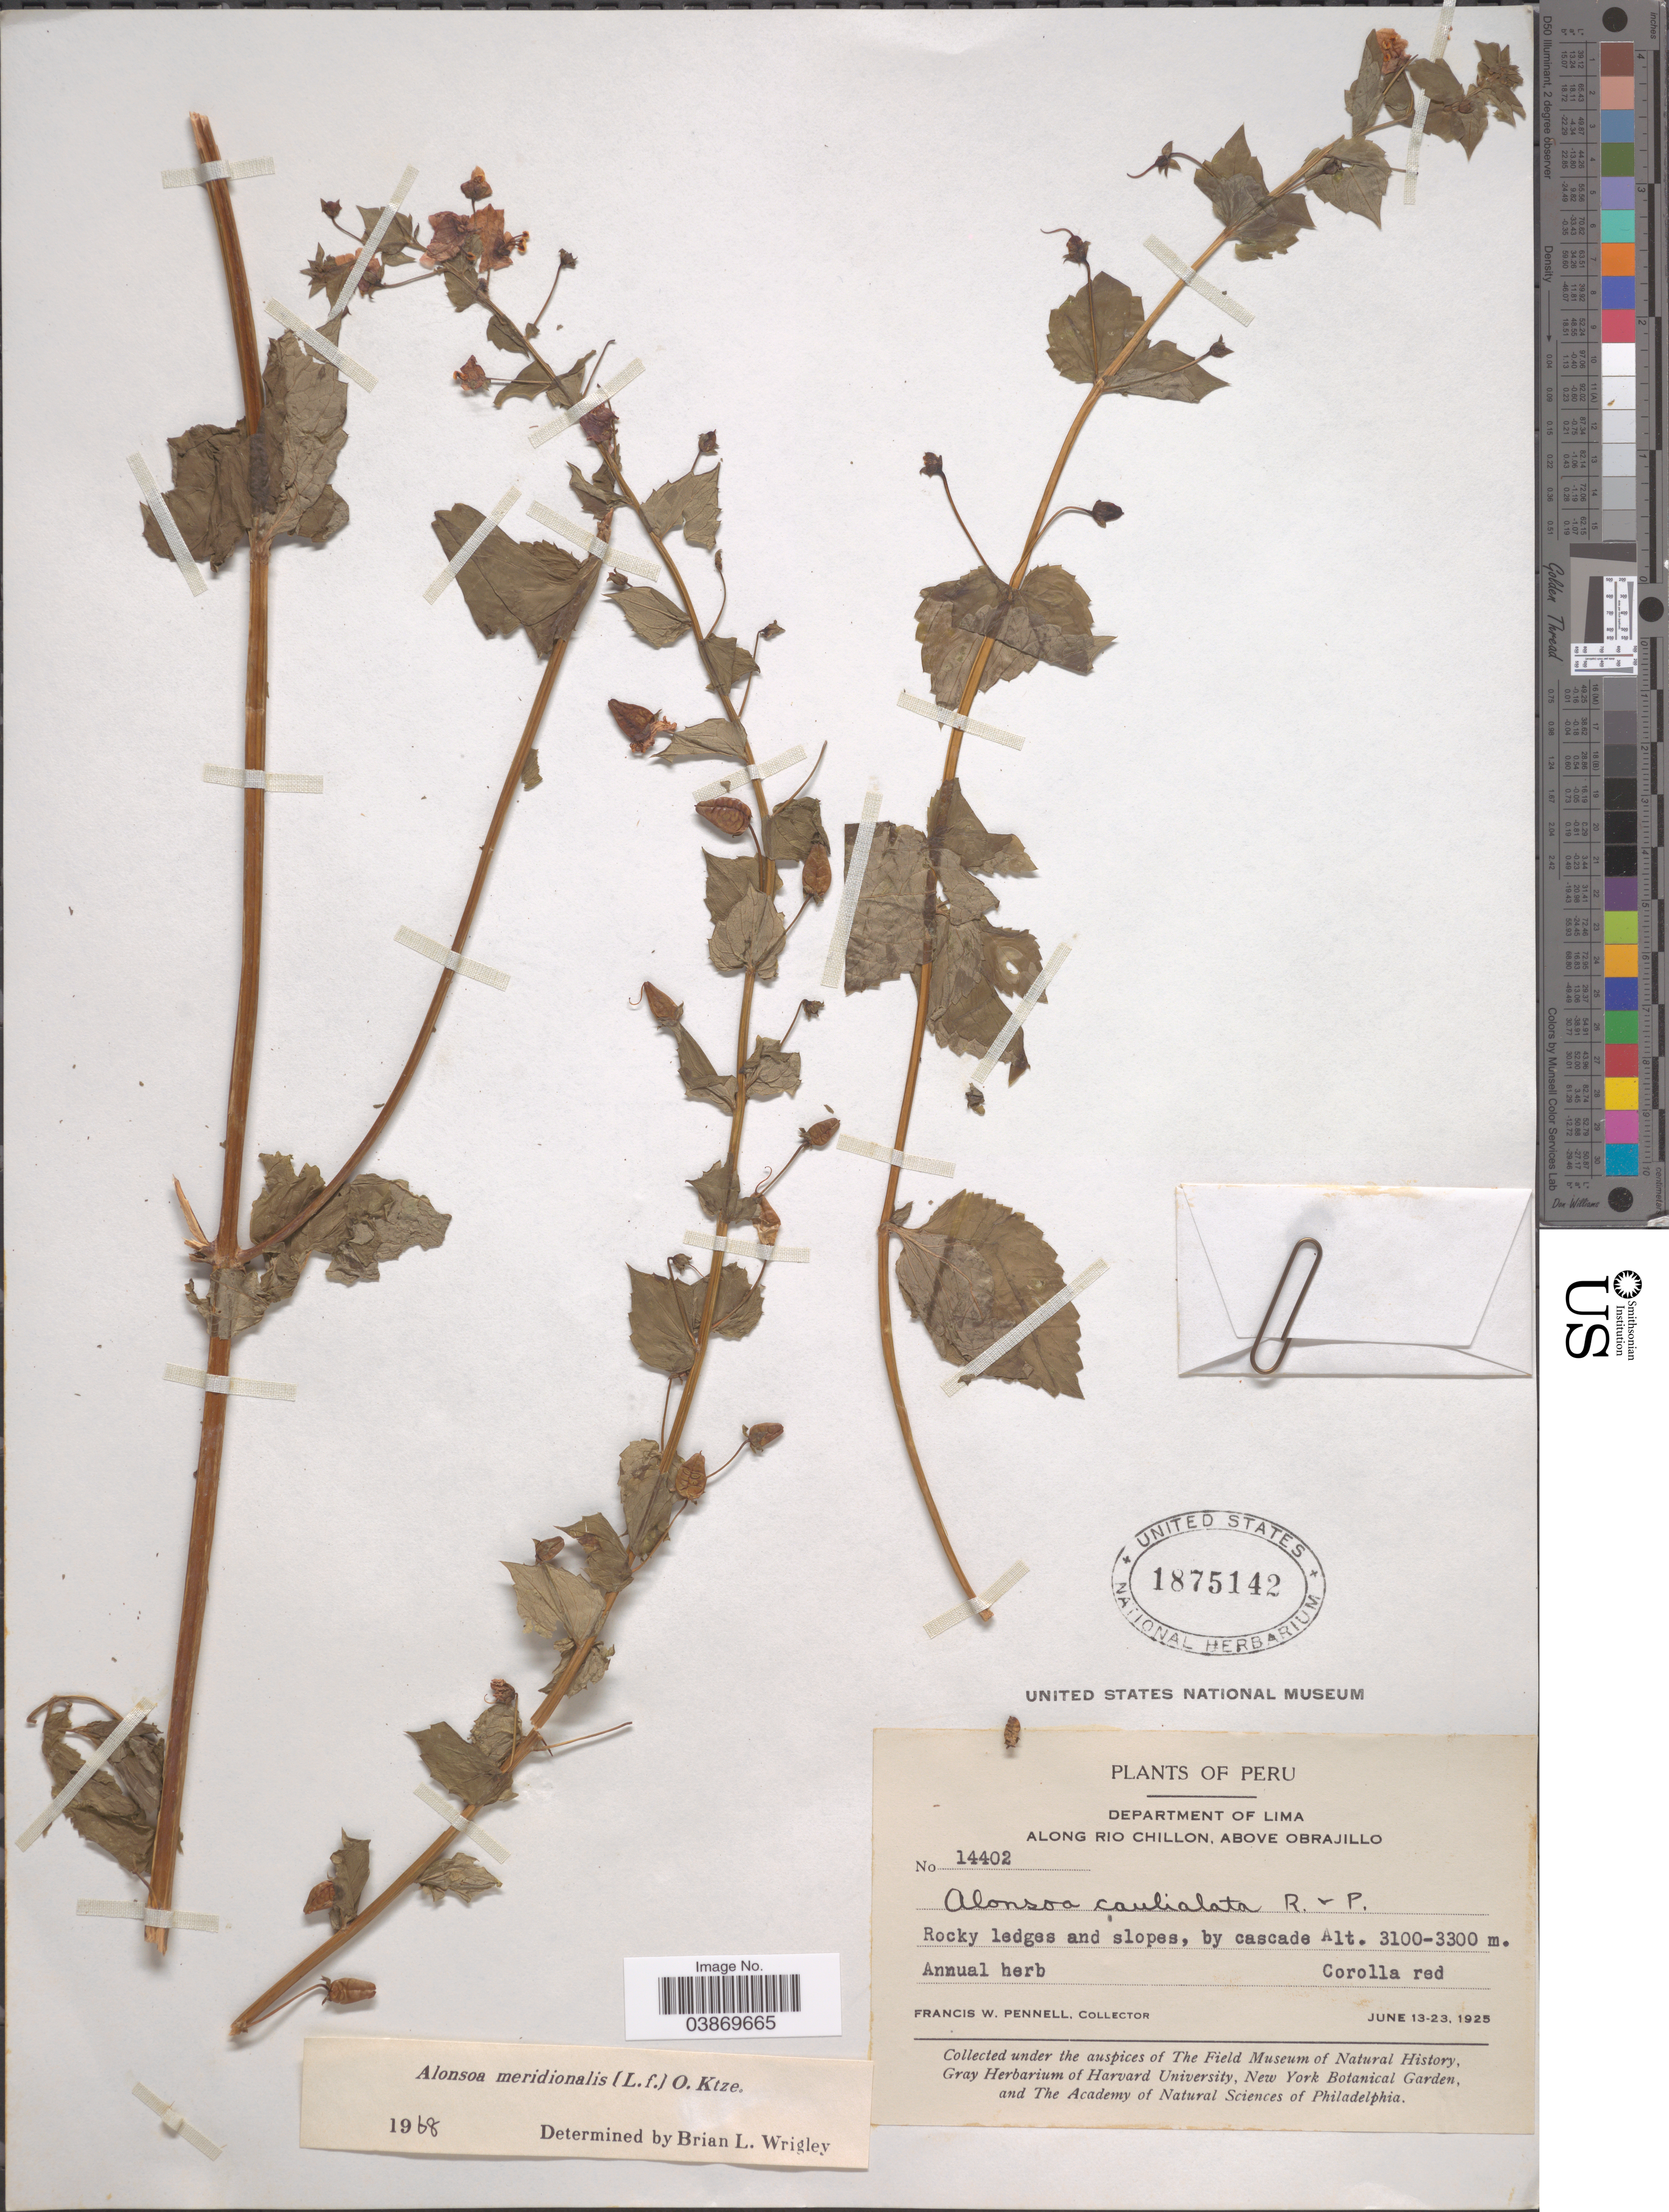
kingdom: Plantae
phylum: Tracheophyta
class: Magnoliopsida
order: Lamiales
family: Scrophulariaceae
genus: Alonsoa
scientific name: Alonsoa meridionalis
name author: (L. f.) Kuntze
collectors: F. W. Pennell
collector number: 14402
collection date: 1925-06-13/1925-06-23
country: Peru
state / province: Lima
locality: Department of Lima. Along Rio Chillon, above Obrajillo. By cascade.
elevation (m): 3100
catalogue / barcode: US 1875142